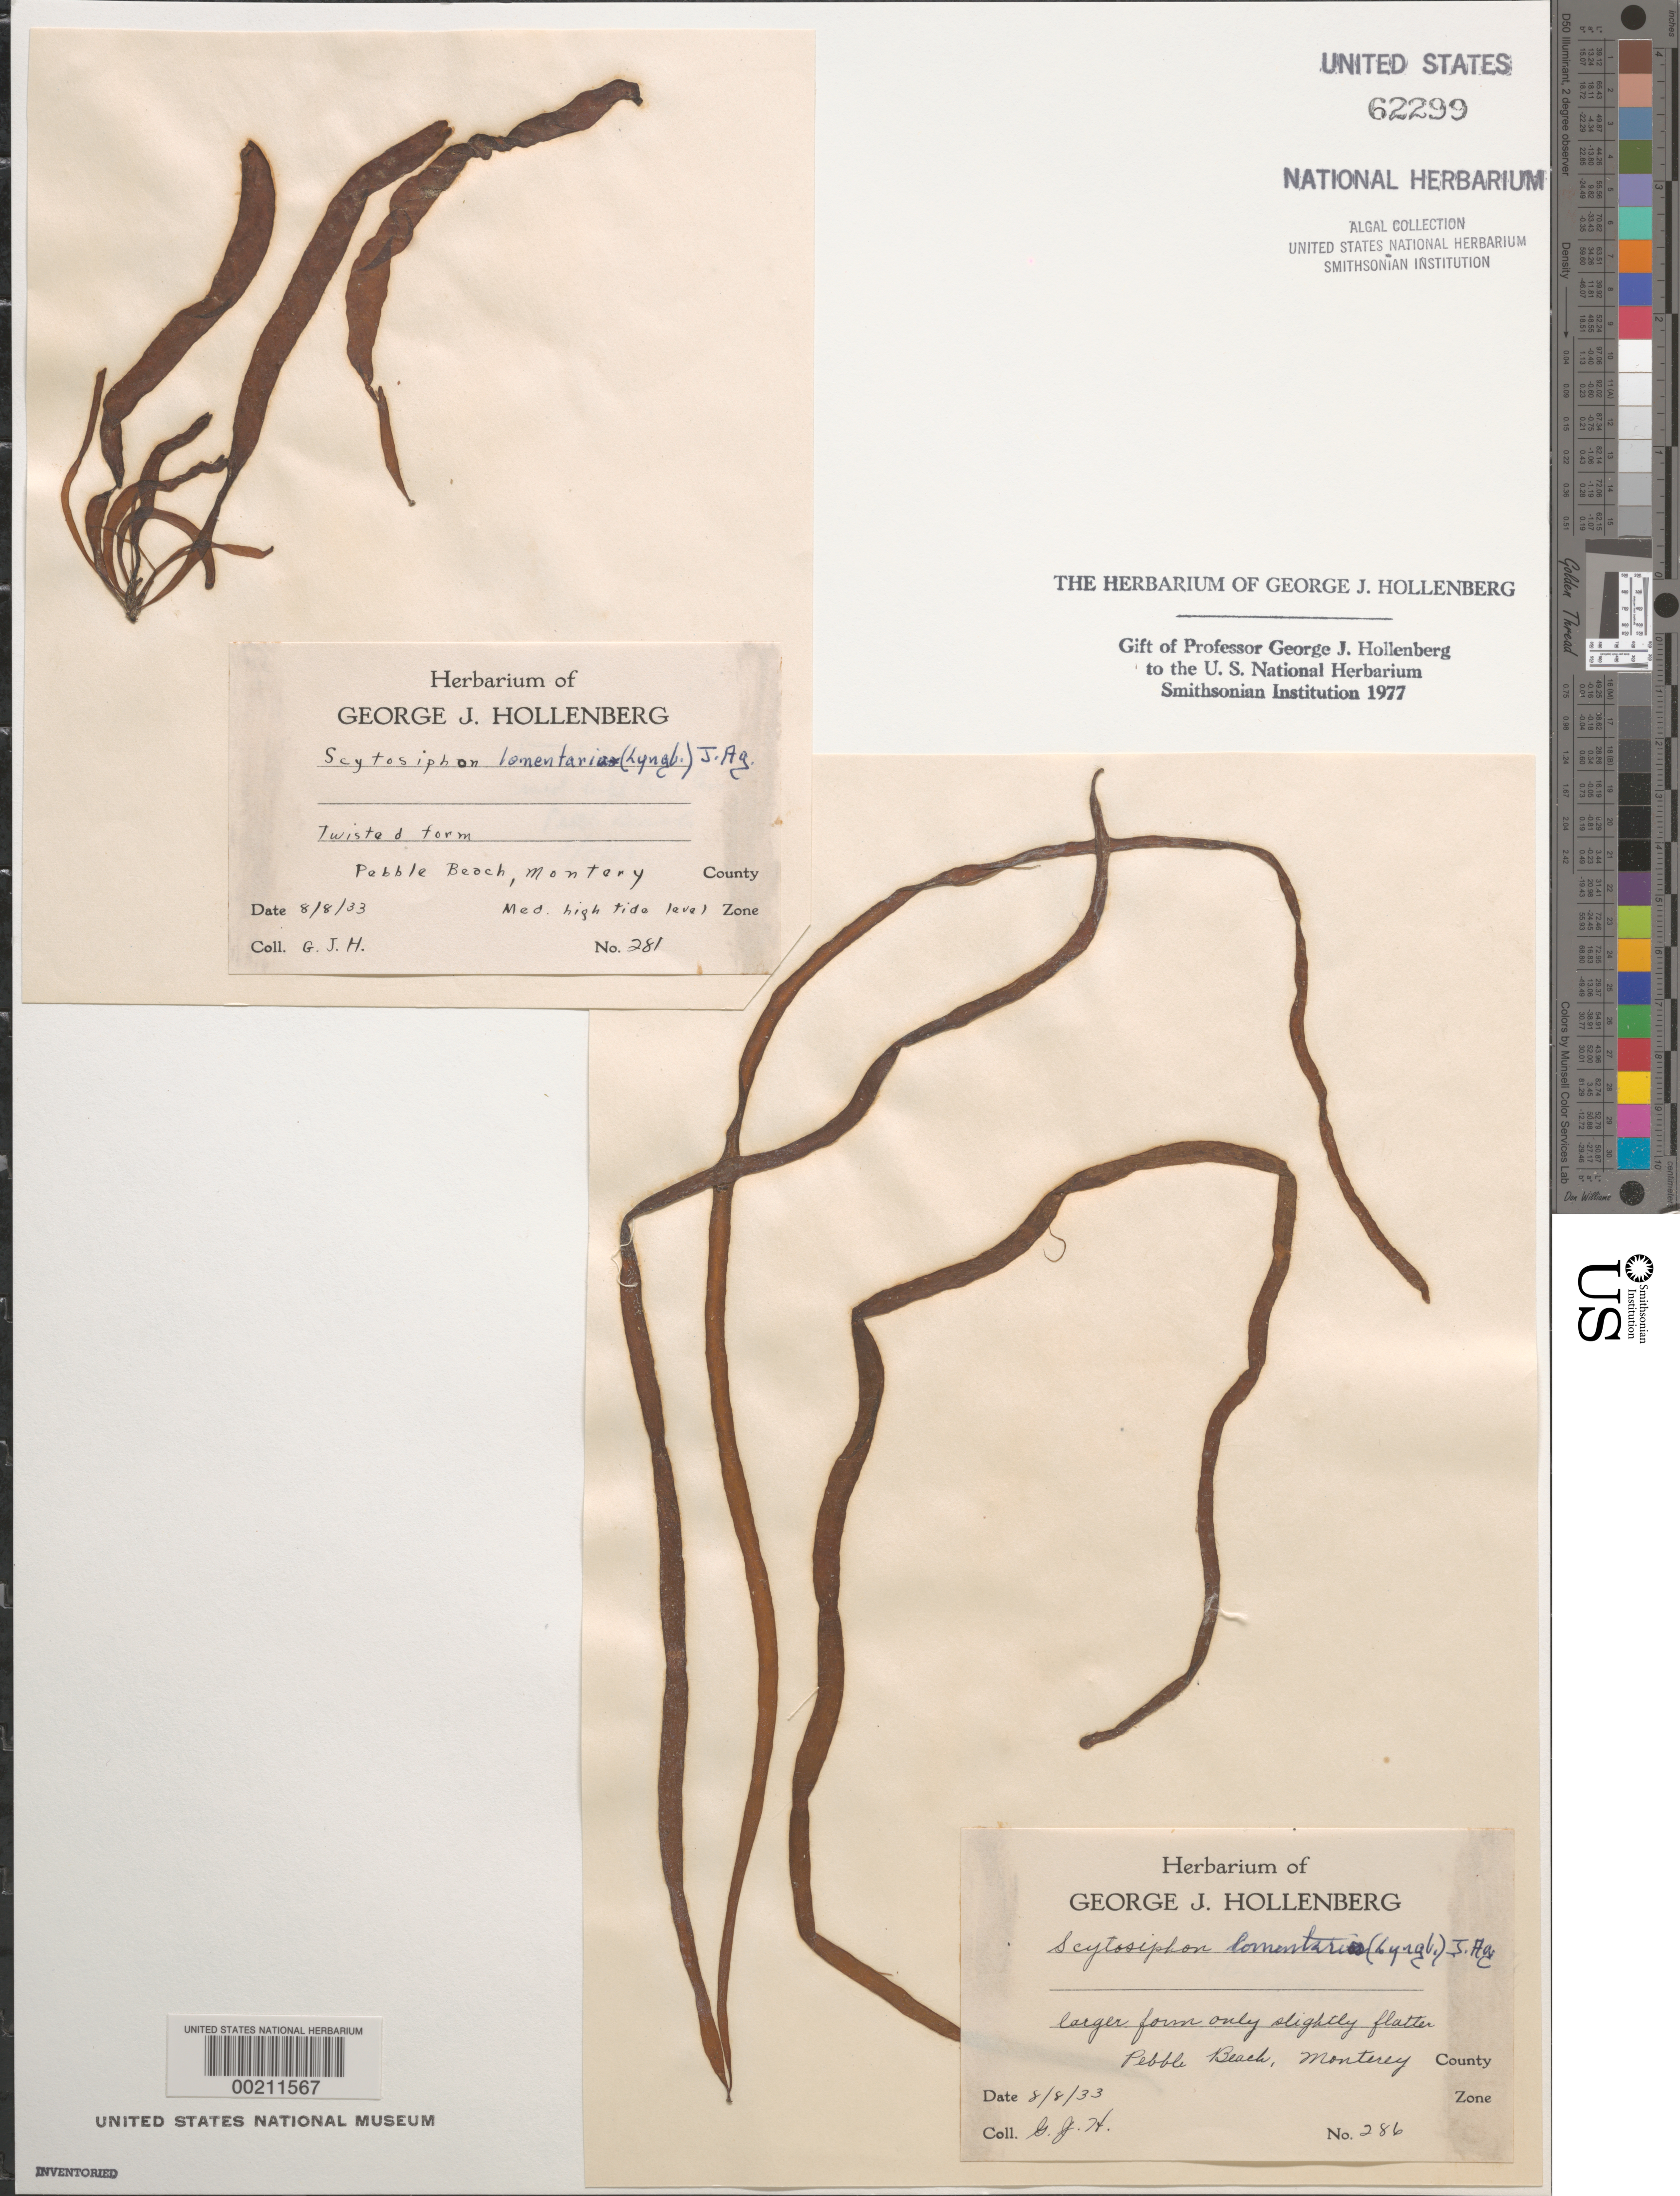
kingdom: Chromista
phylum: Ochrophyta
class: Phaeophyceae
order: Scytosiphonales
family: Scytosiphonaceae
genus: Scytosiphon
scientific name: Scytosiphon lomentaria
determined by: Hollenberg, George J.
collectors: G. Hollenberg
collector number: GJH 281 & GJH 286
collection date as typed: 08 Aug 1933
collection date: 1933-08-08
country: United States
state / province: California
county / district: Monterey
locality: Pebble Beach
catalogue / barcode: US 62299